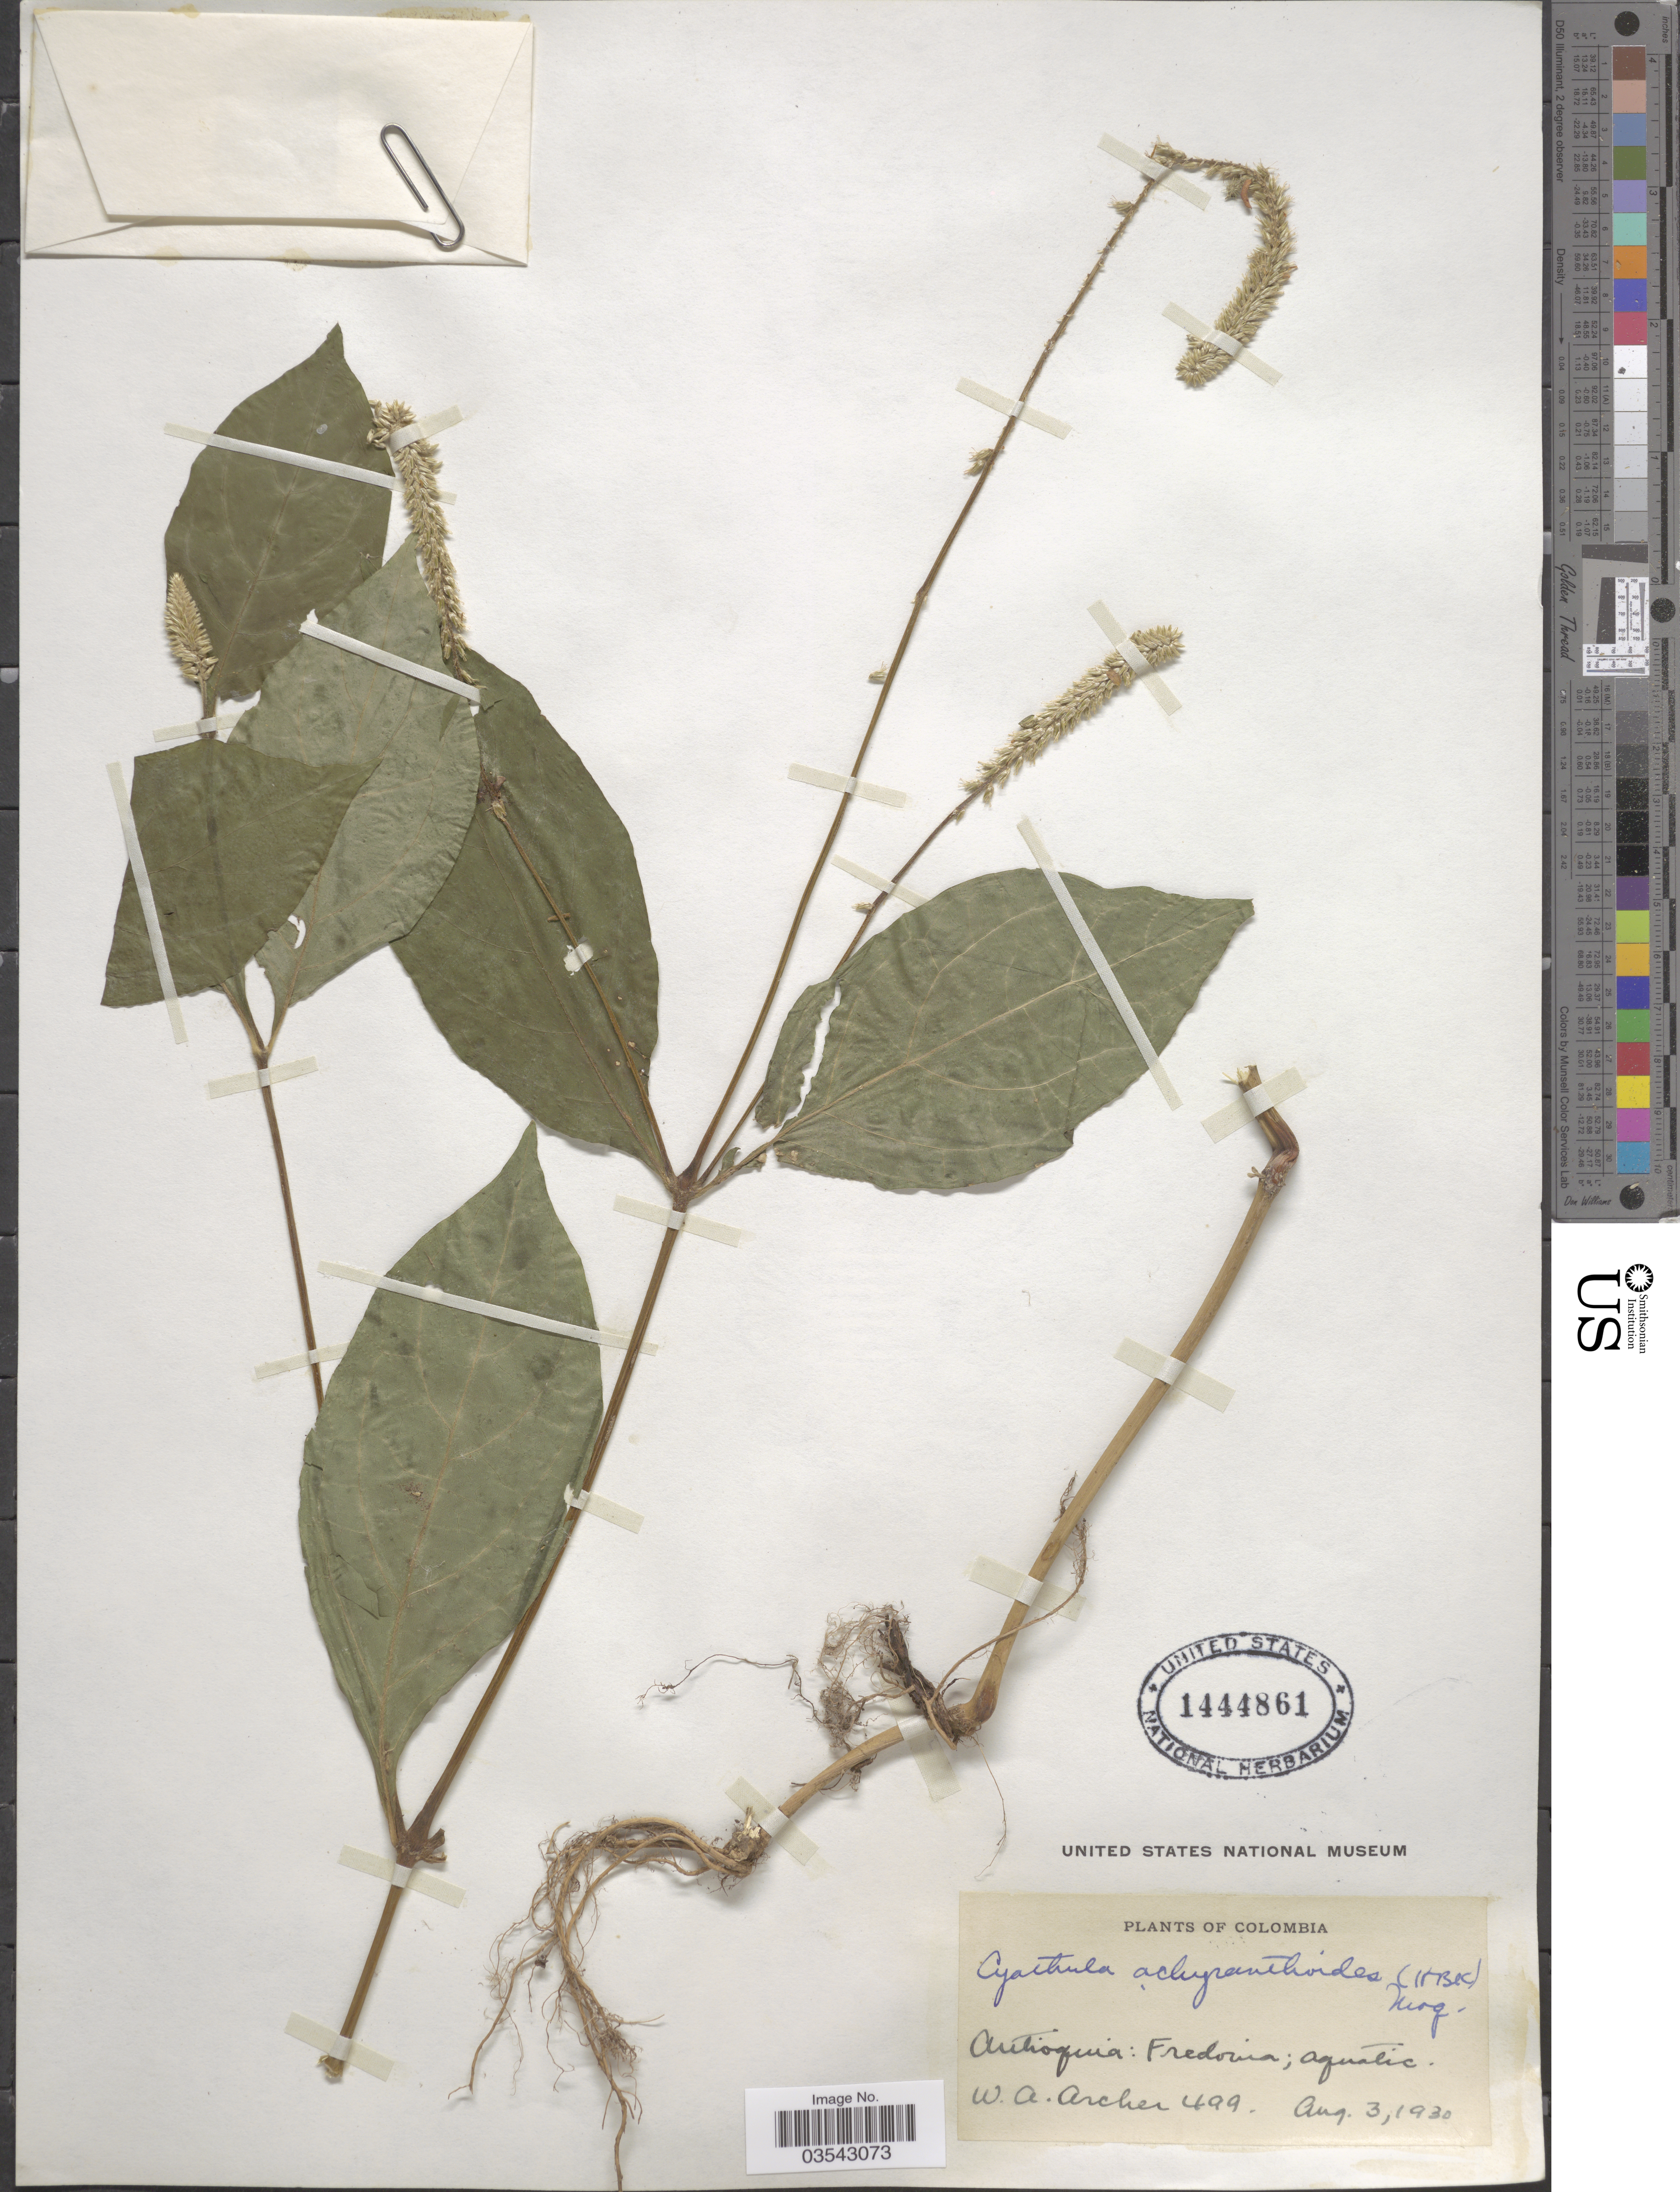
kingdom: Plantae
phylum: Tracheophyta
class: Magnoliopsida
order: Caryophyllales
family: Amaranthaceae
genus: Cyathula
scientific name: Cyathula achyranthoides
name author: (Kunth) Moq.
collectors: W. Archer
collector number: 499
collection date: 1930-08-03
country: Colombia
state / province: Antioquia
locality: Fredonia; aquatic.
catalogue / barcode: US 1444861